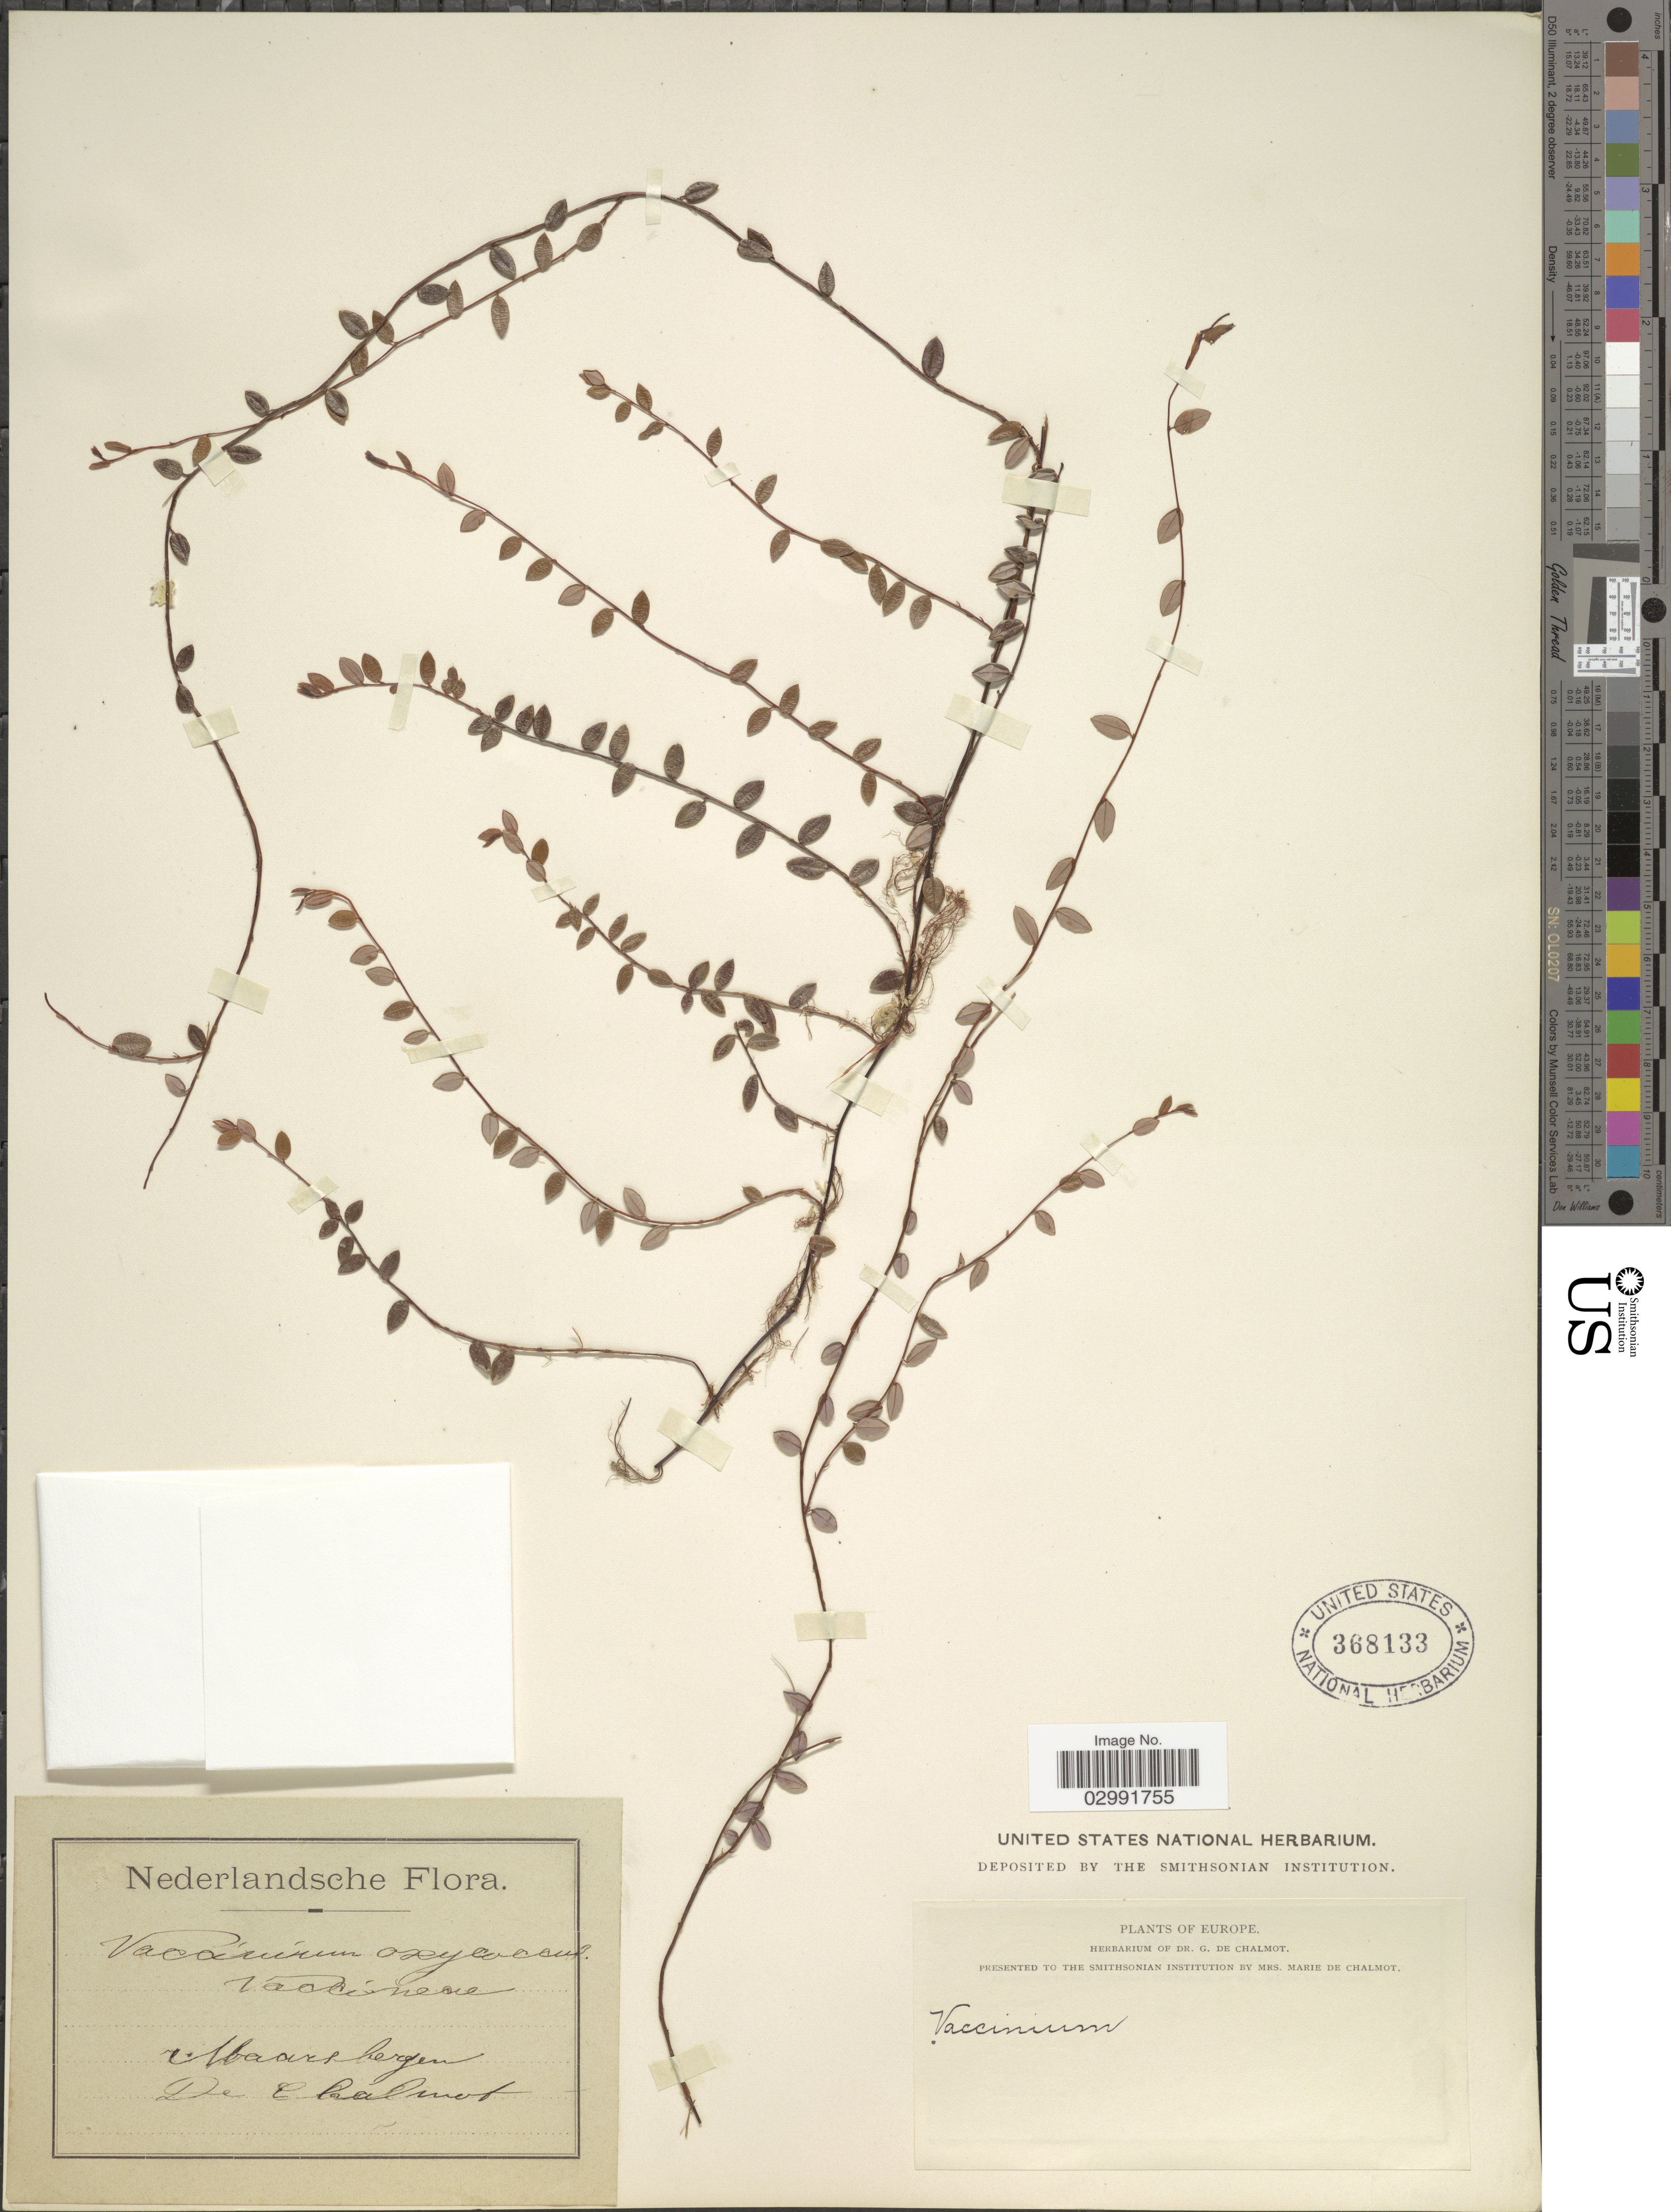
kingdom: Plantae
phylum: Tracheophyta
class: Magnoliopsida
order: Ericales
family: Ericaceae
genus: Vaccinium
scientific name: Vaccinium oxycoccos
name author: L.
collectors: G. de Chalmot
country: Netherlands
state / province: Utrecht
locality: Maarsbergen.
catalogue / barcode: US 368133